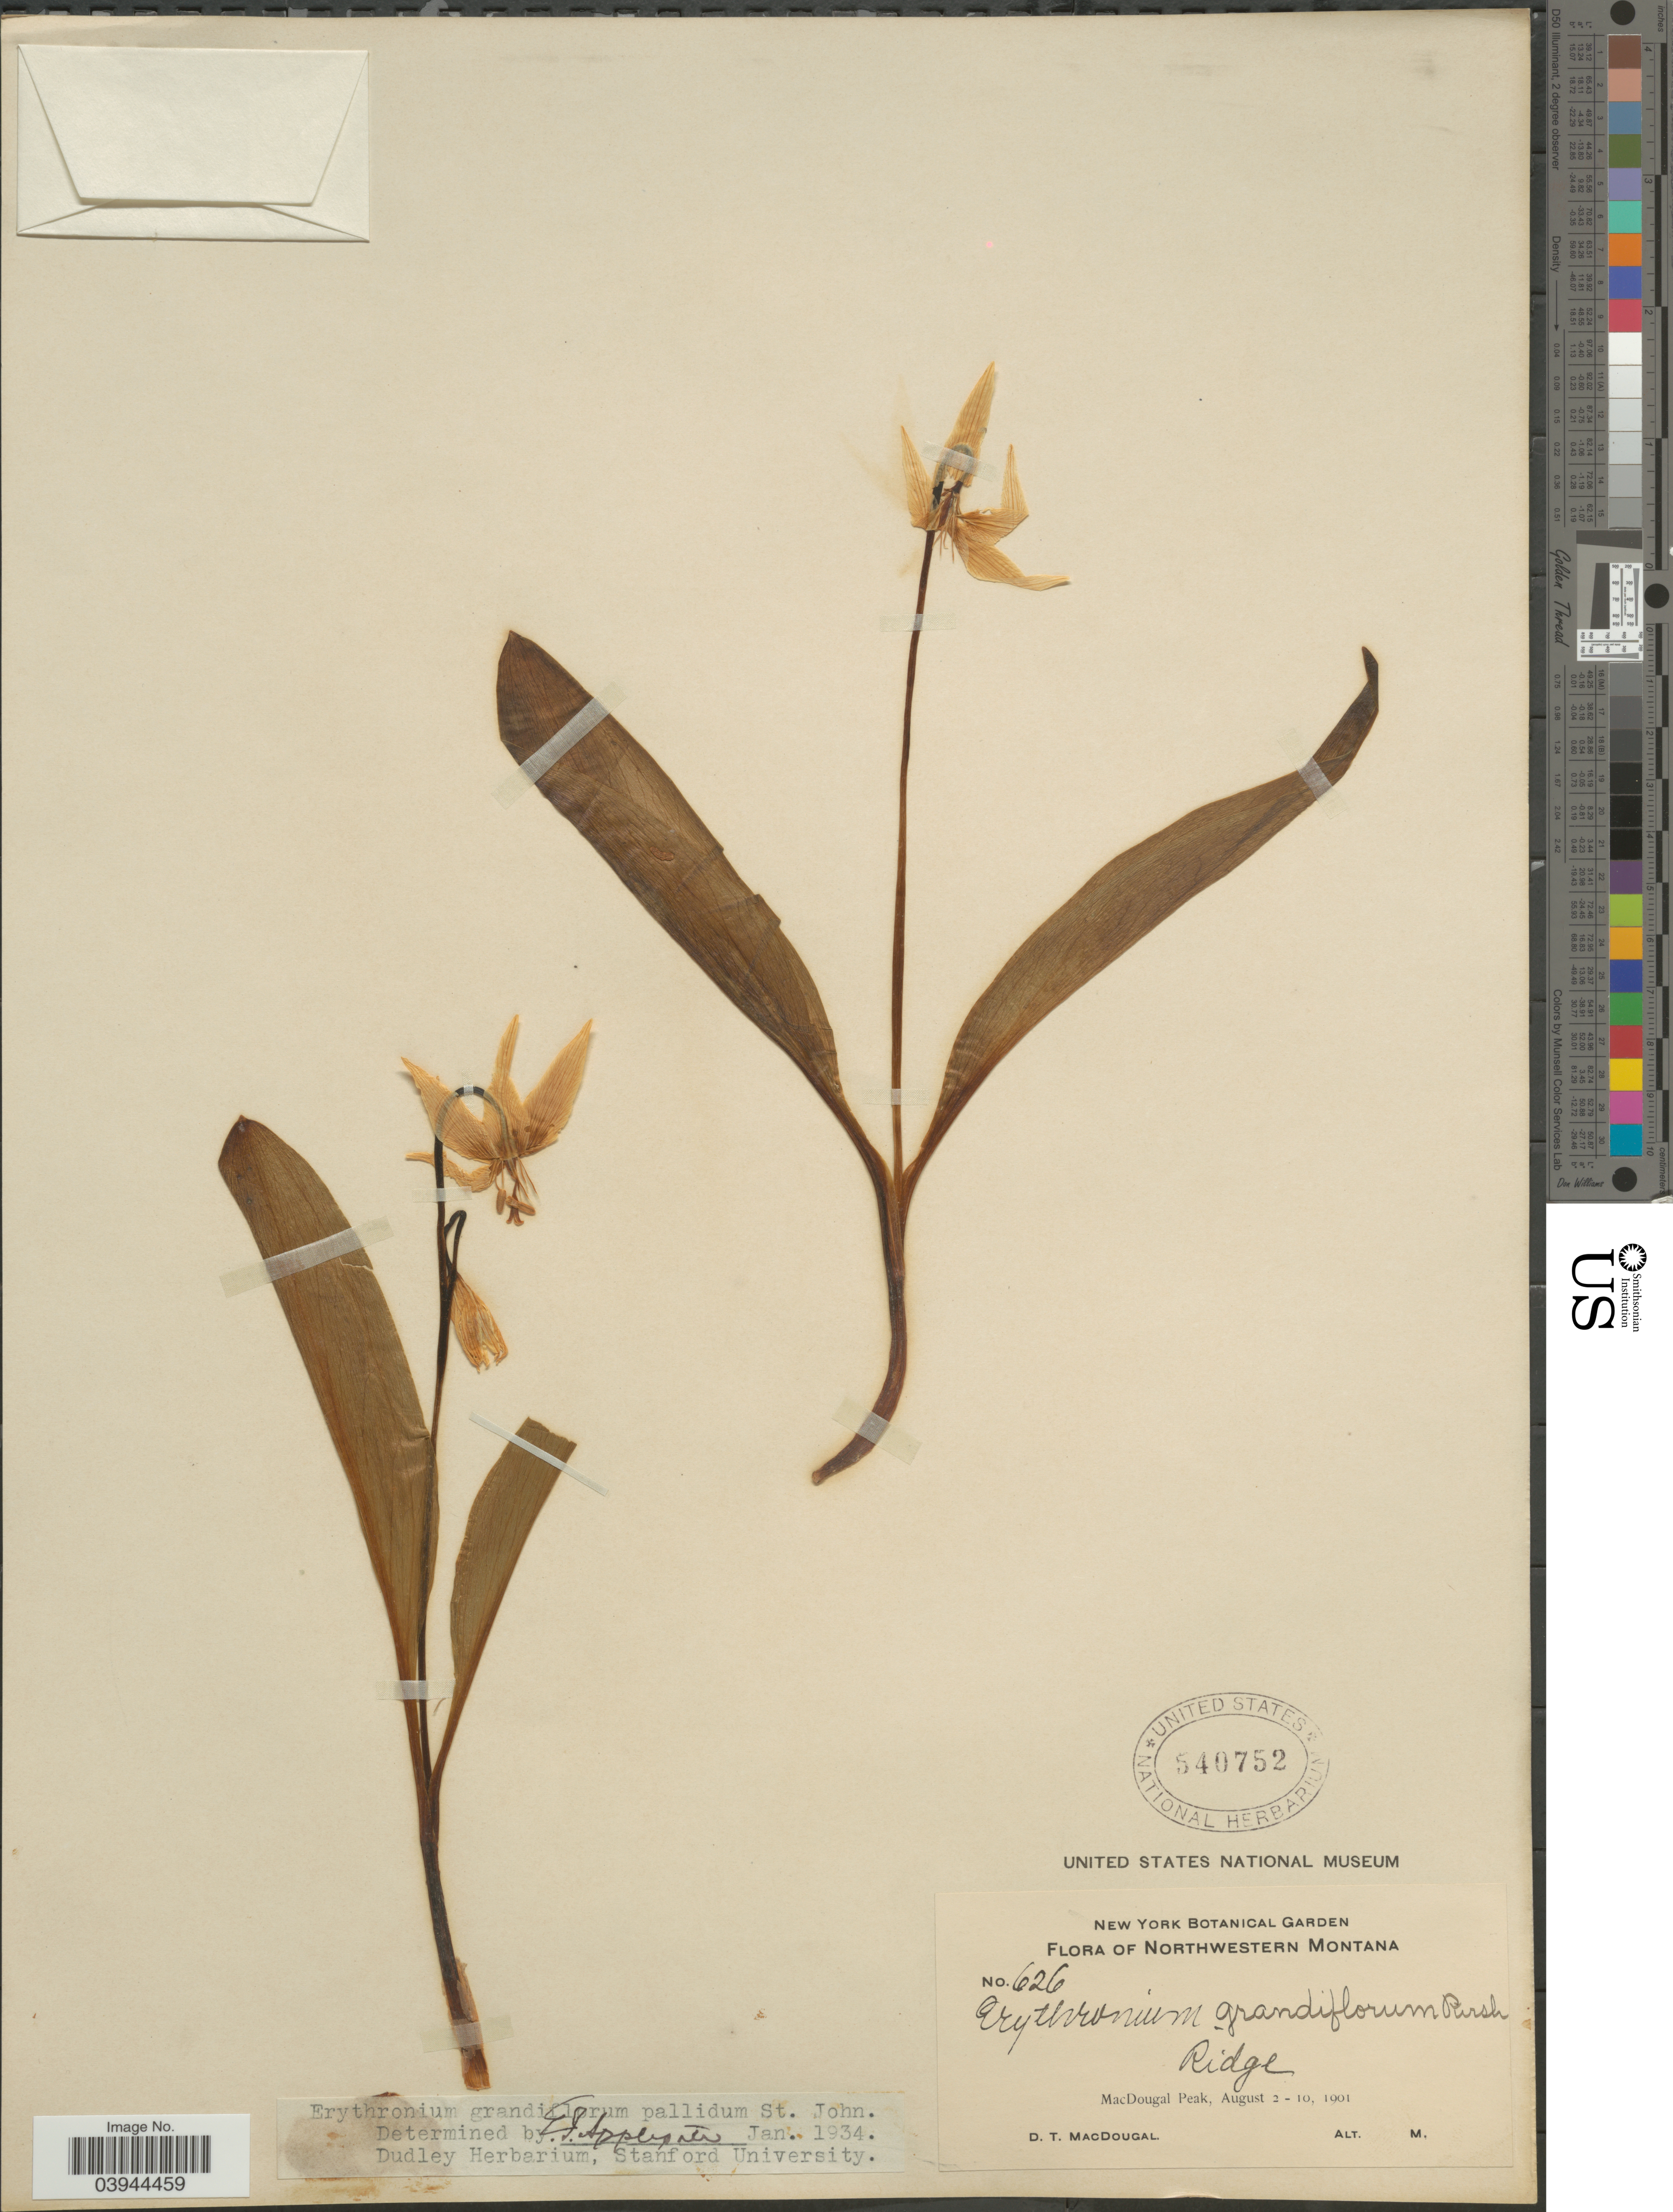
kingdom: Plantae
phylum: Tracheophyta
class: Liliopsida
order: Liliales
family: Liliaceae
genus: Erythronium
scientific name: Erythronium grandiflorum var. pallidum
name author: H. St. John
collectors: D. T. MacDougal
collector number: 626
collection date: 1901-08-02/1901-08-10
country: United States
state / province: Montana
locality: Northwestern Montana. MacDougal Peak.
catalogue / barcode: US 540752